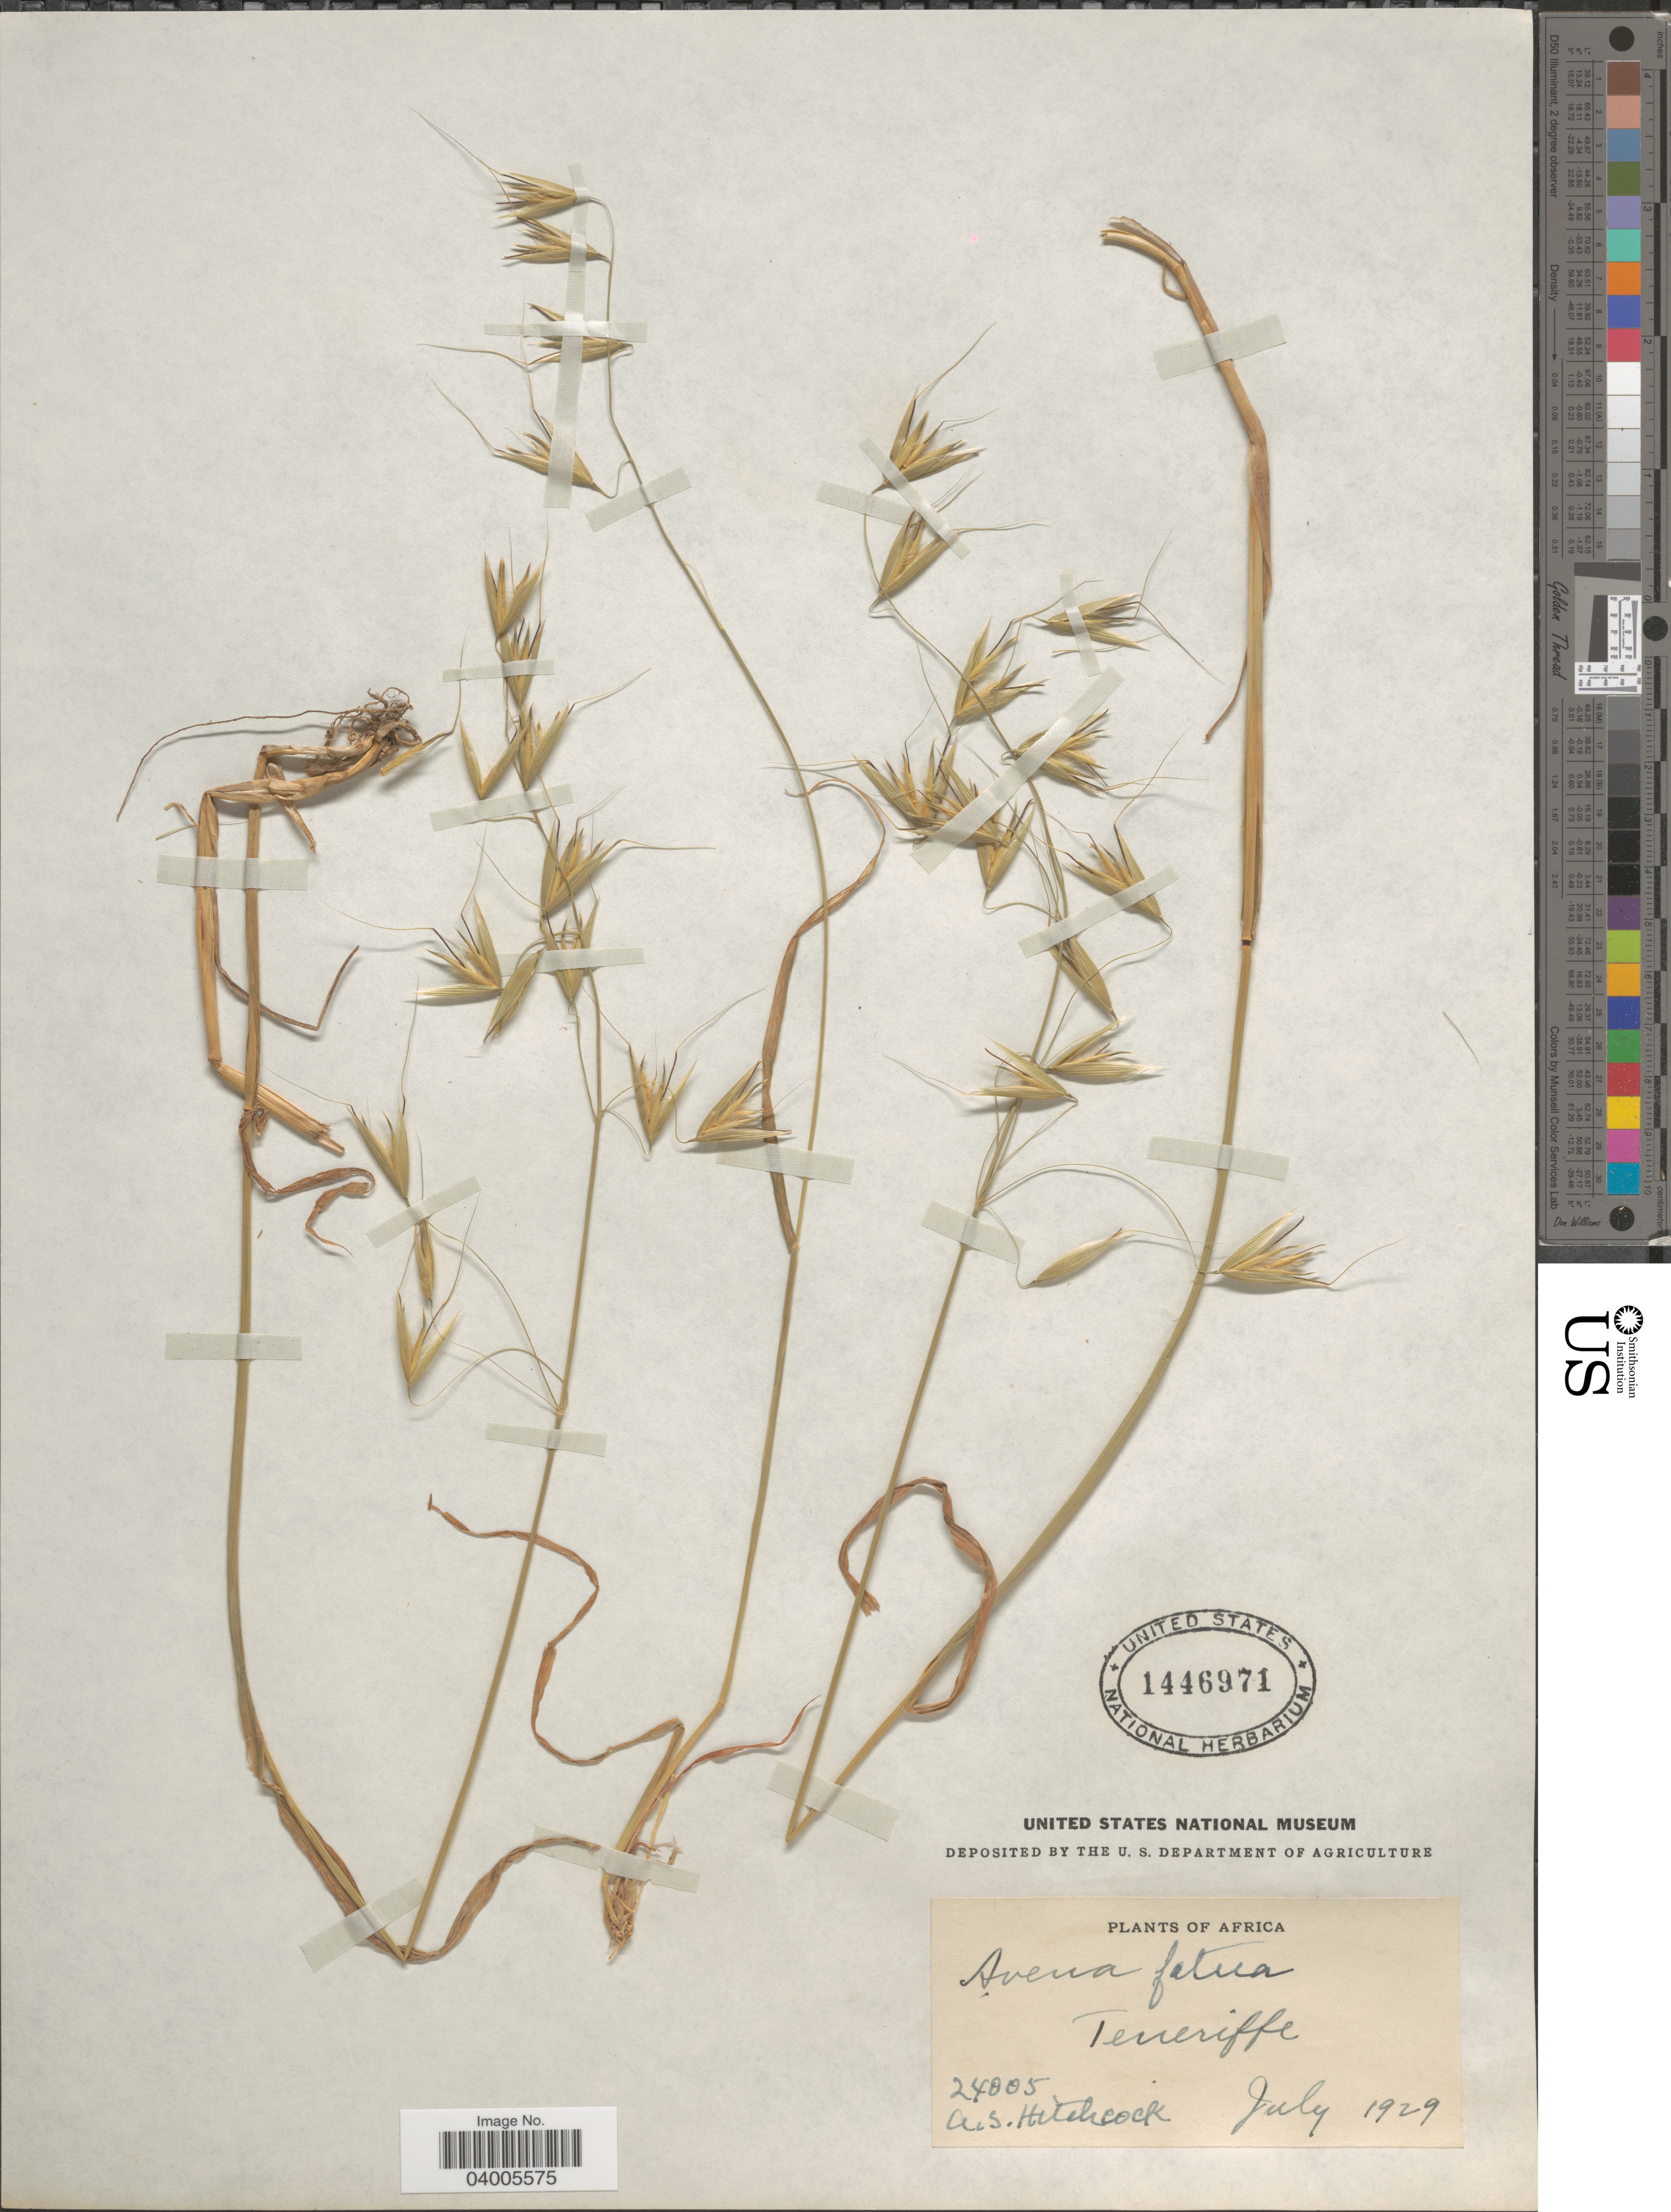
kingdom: Plantae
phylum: Tracheophyta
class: Liliopsida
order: Poales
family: Poaceae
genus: Avena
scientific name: Avena fatua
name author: L.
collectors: A. S. Hitchcock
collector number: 24005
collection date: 1929-07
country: Spain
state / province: Canarias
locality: Teneriffe.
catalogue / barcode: US 1446971